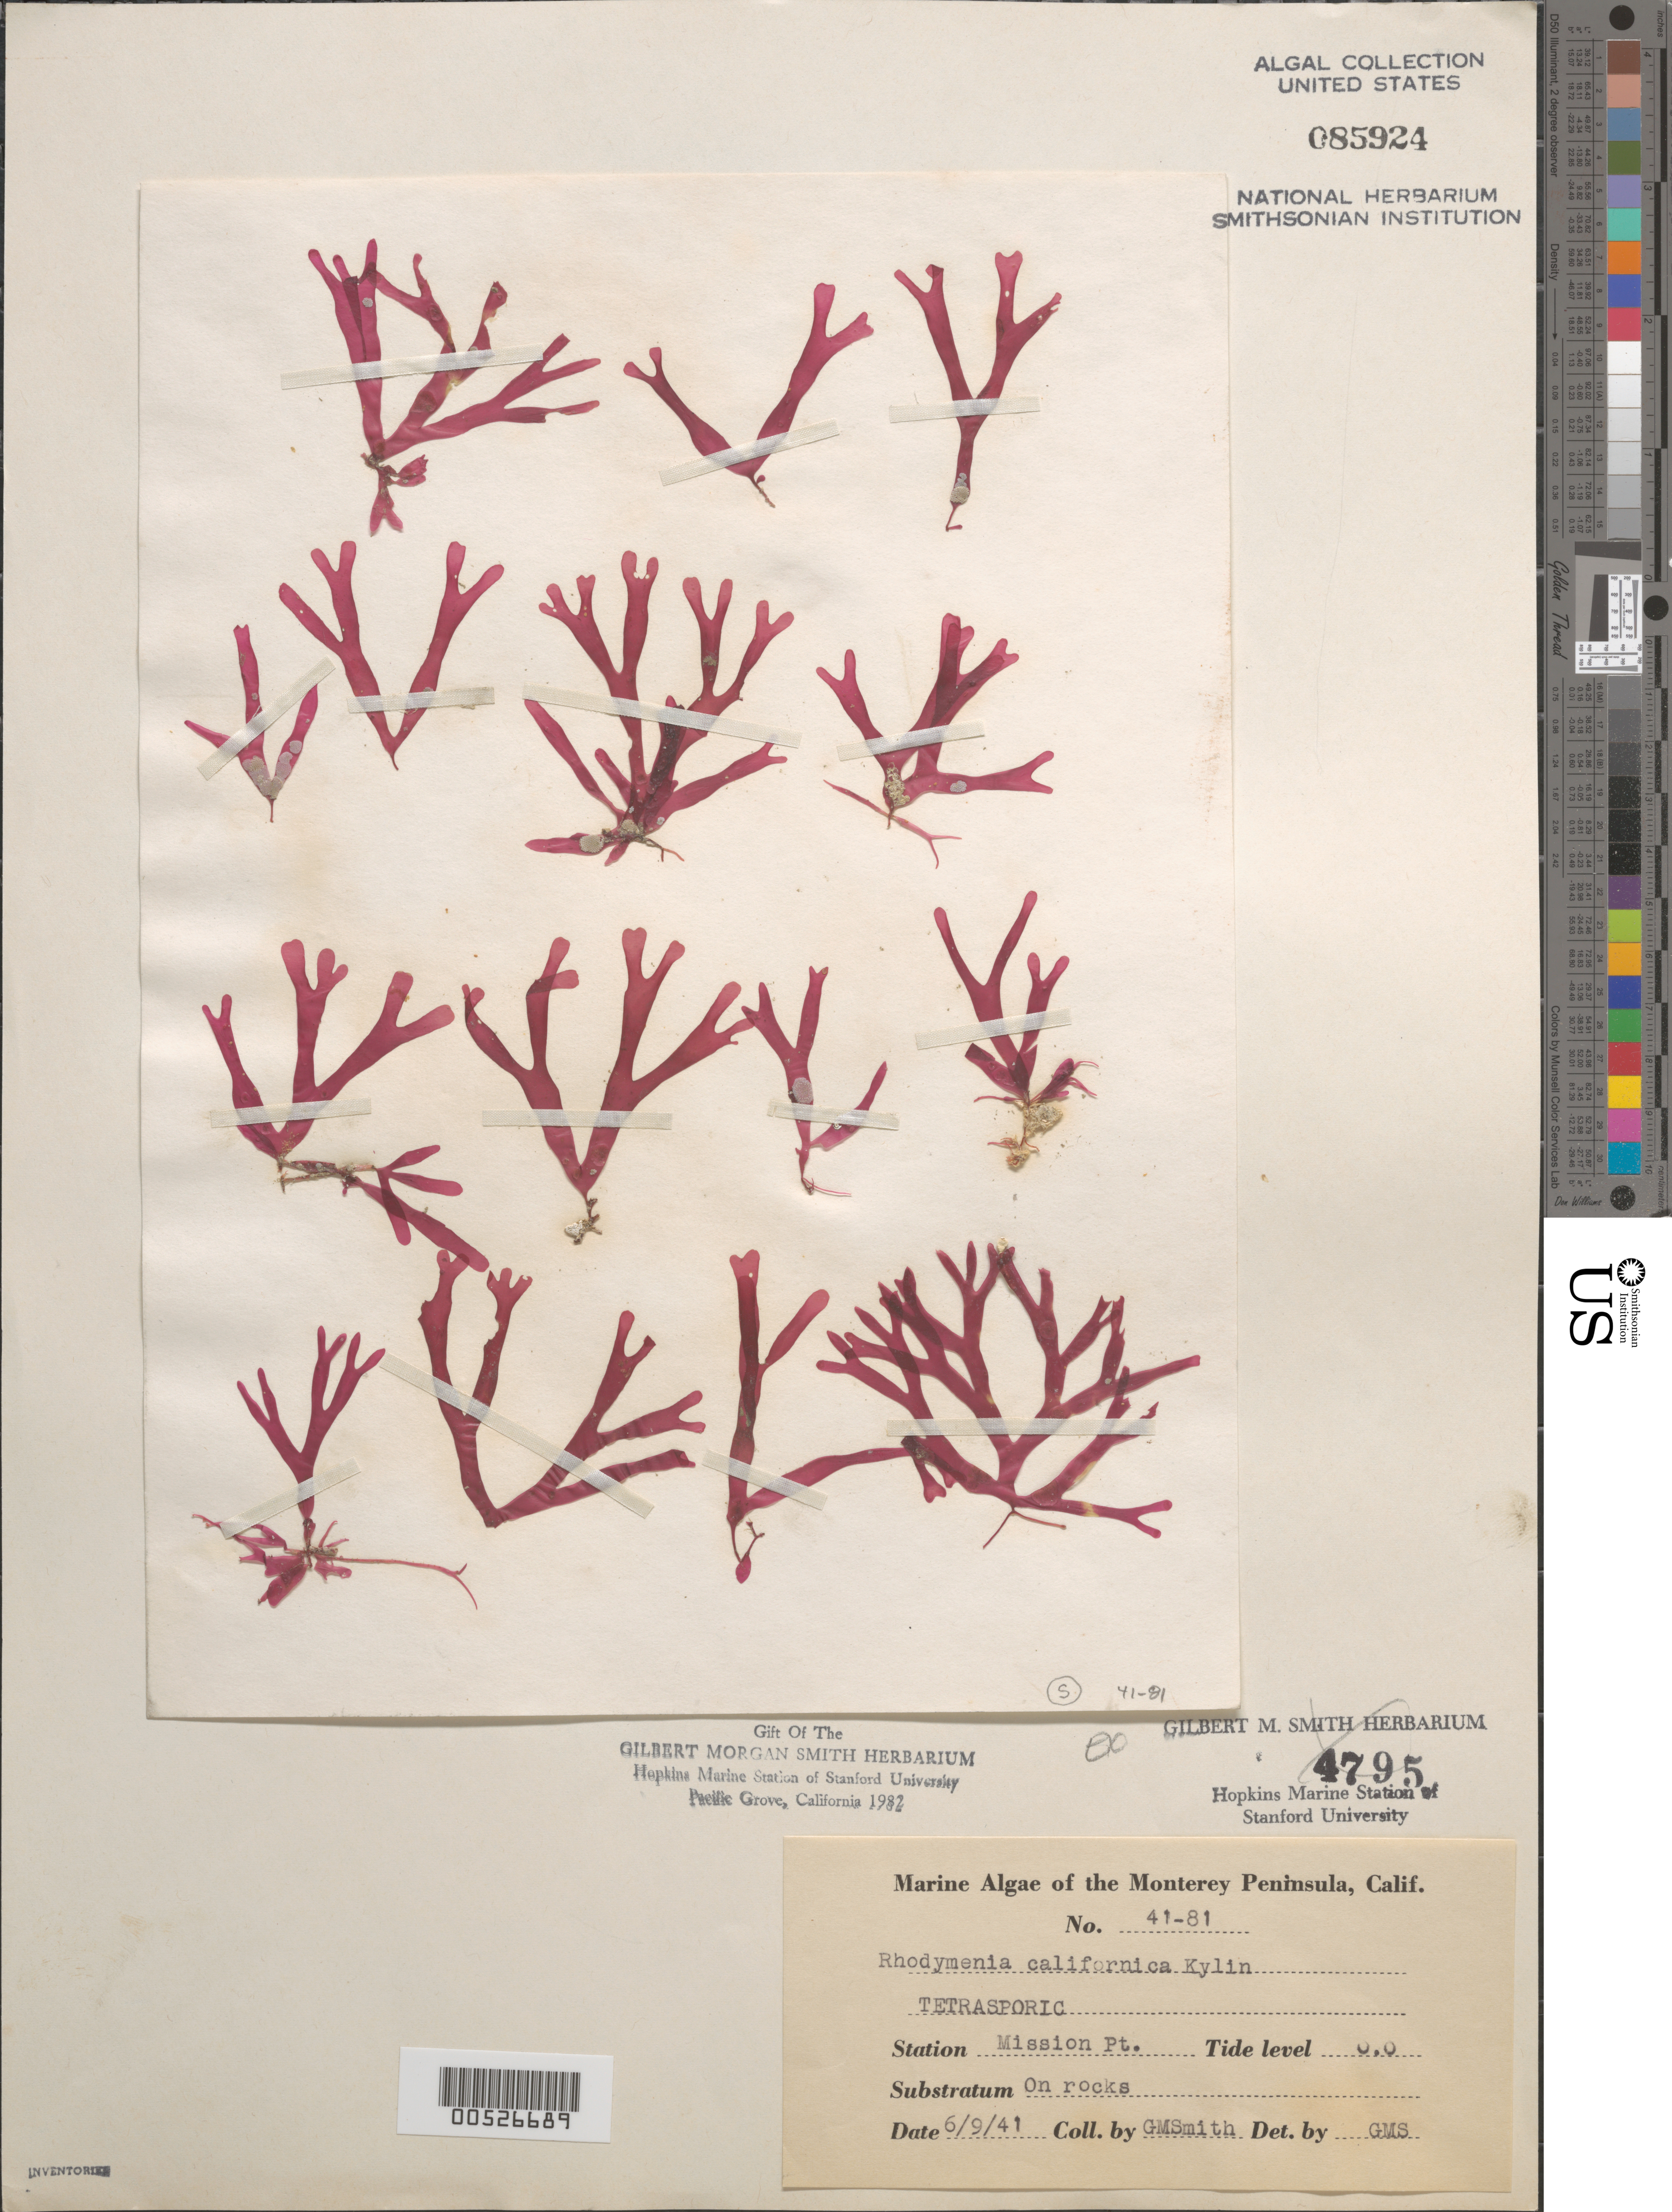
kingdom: Plantae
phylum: Rhodophyta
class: Florideophyceae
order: Rhodymeniales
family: Rhodymeniaceae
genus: Rhodymenia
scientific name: Rhodymenia californica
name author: Kylin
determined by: Smith, G. M.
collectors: G. M. Smith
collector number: Gms 41-81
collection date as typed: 09 Jun 1941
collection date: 1941-06-09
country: United States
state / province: California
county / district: Monterey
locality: Mission Point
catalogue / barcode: US 85924